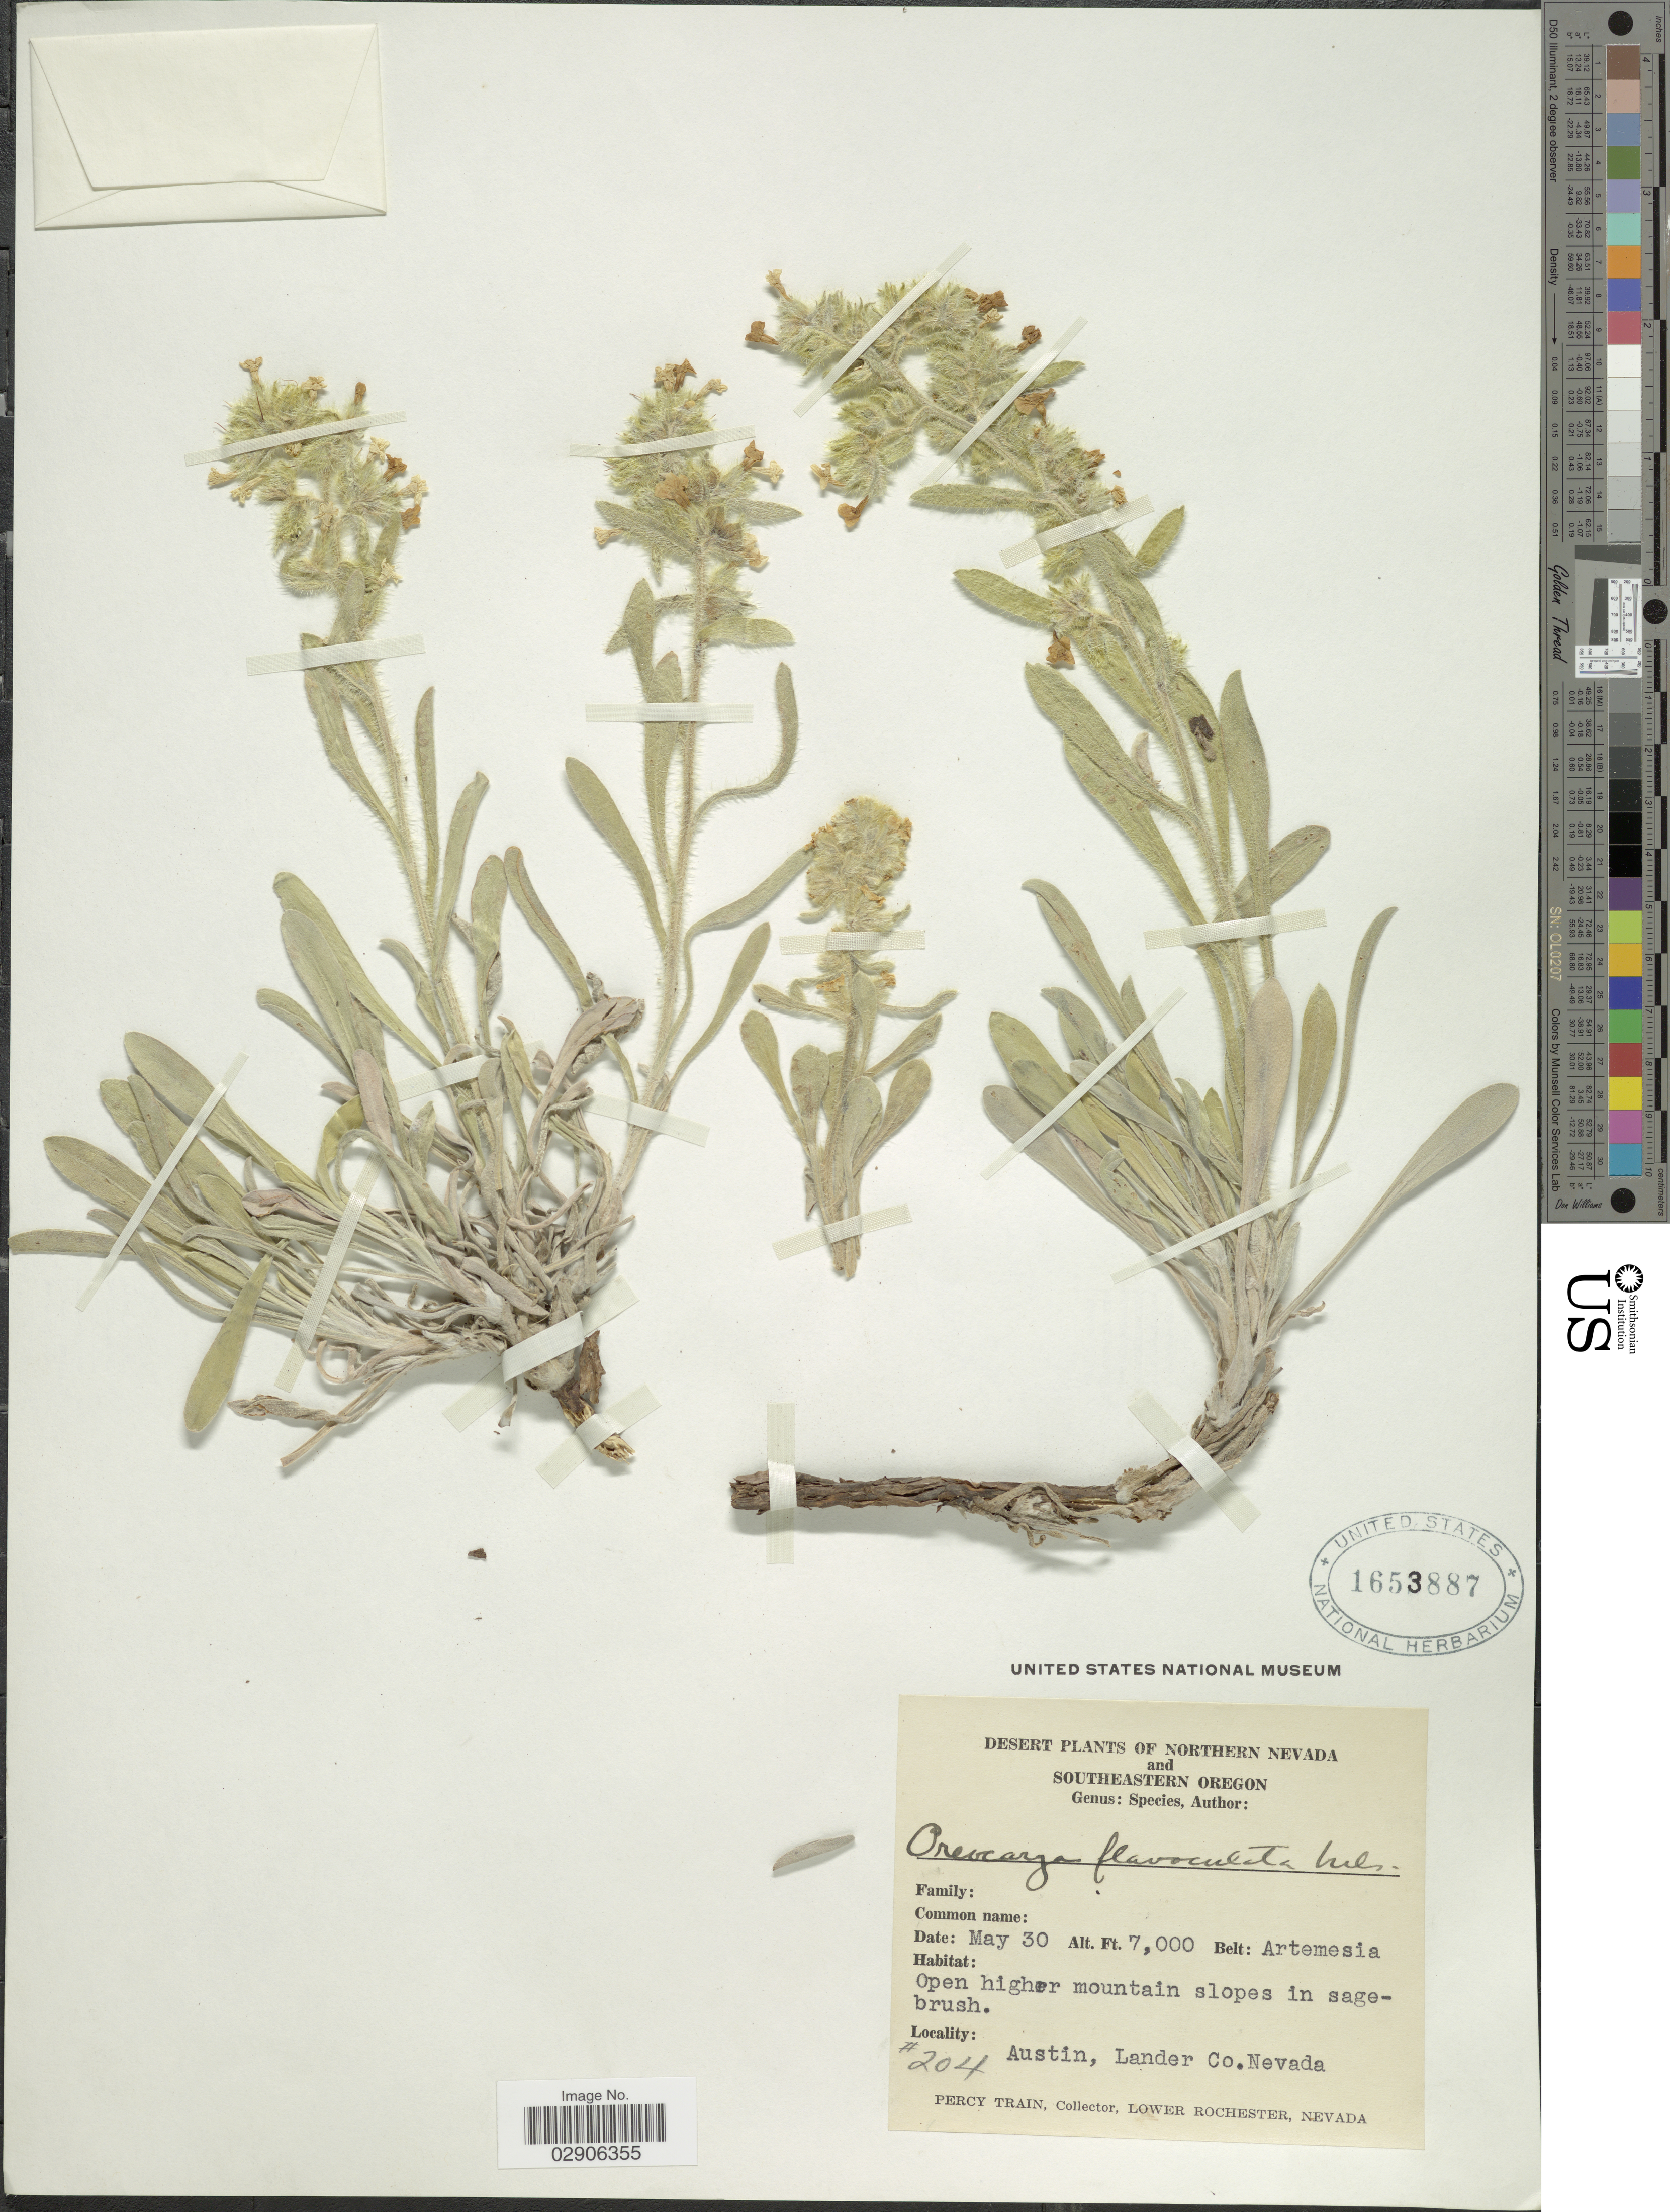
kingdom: Plantae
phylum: Tracheophyta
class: Magnoliopsida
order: Boraginales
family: Boraginaceae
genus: Cryptantha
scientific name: Cryptantha flavoculata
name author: (A. Nelson) Payson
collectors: P. Train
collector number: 204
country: United States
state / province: Nevada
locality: Northern Nevada. Austin, Lander Co.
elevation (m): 2134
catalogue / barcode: US 1653887